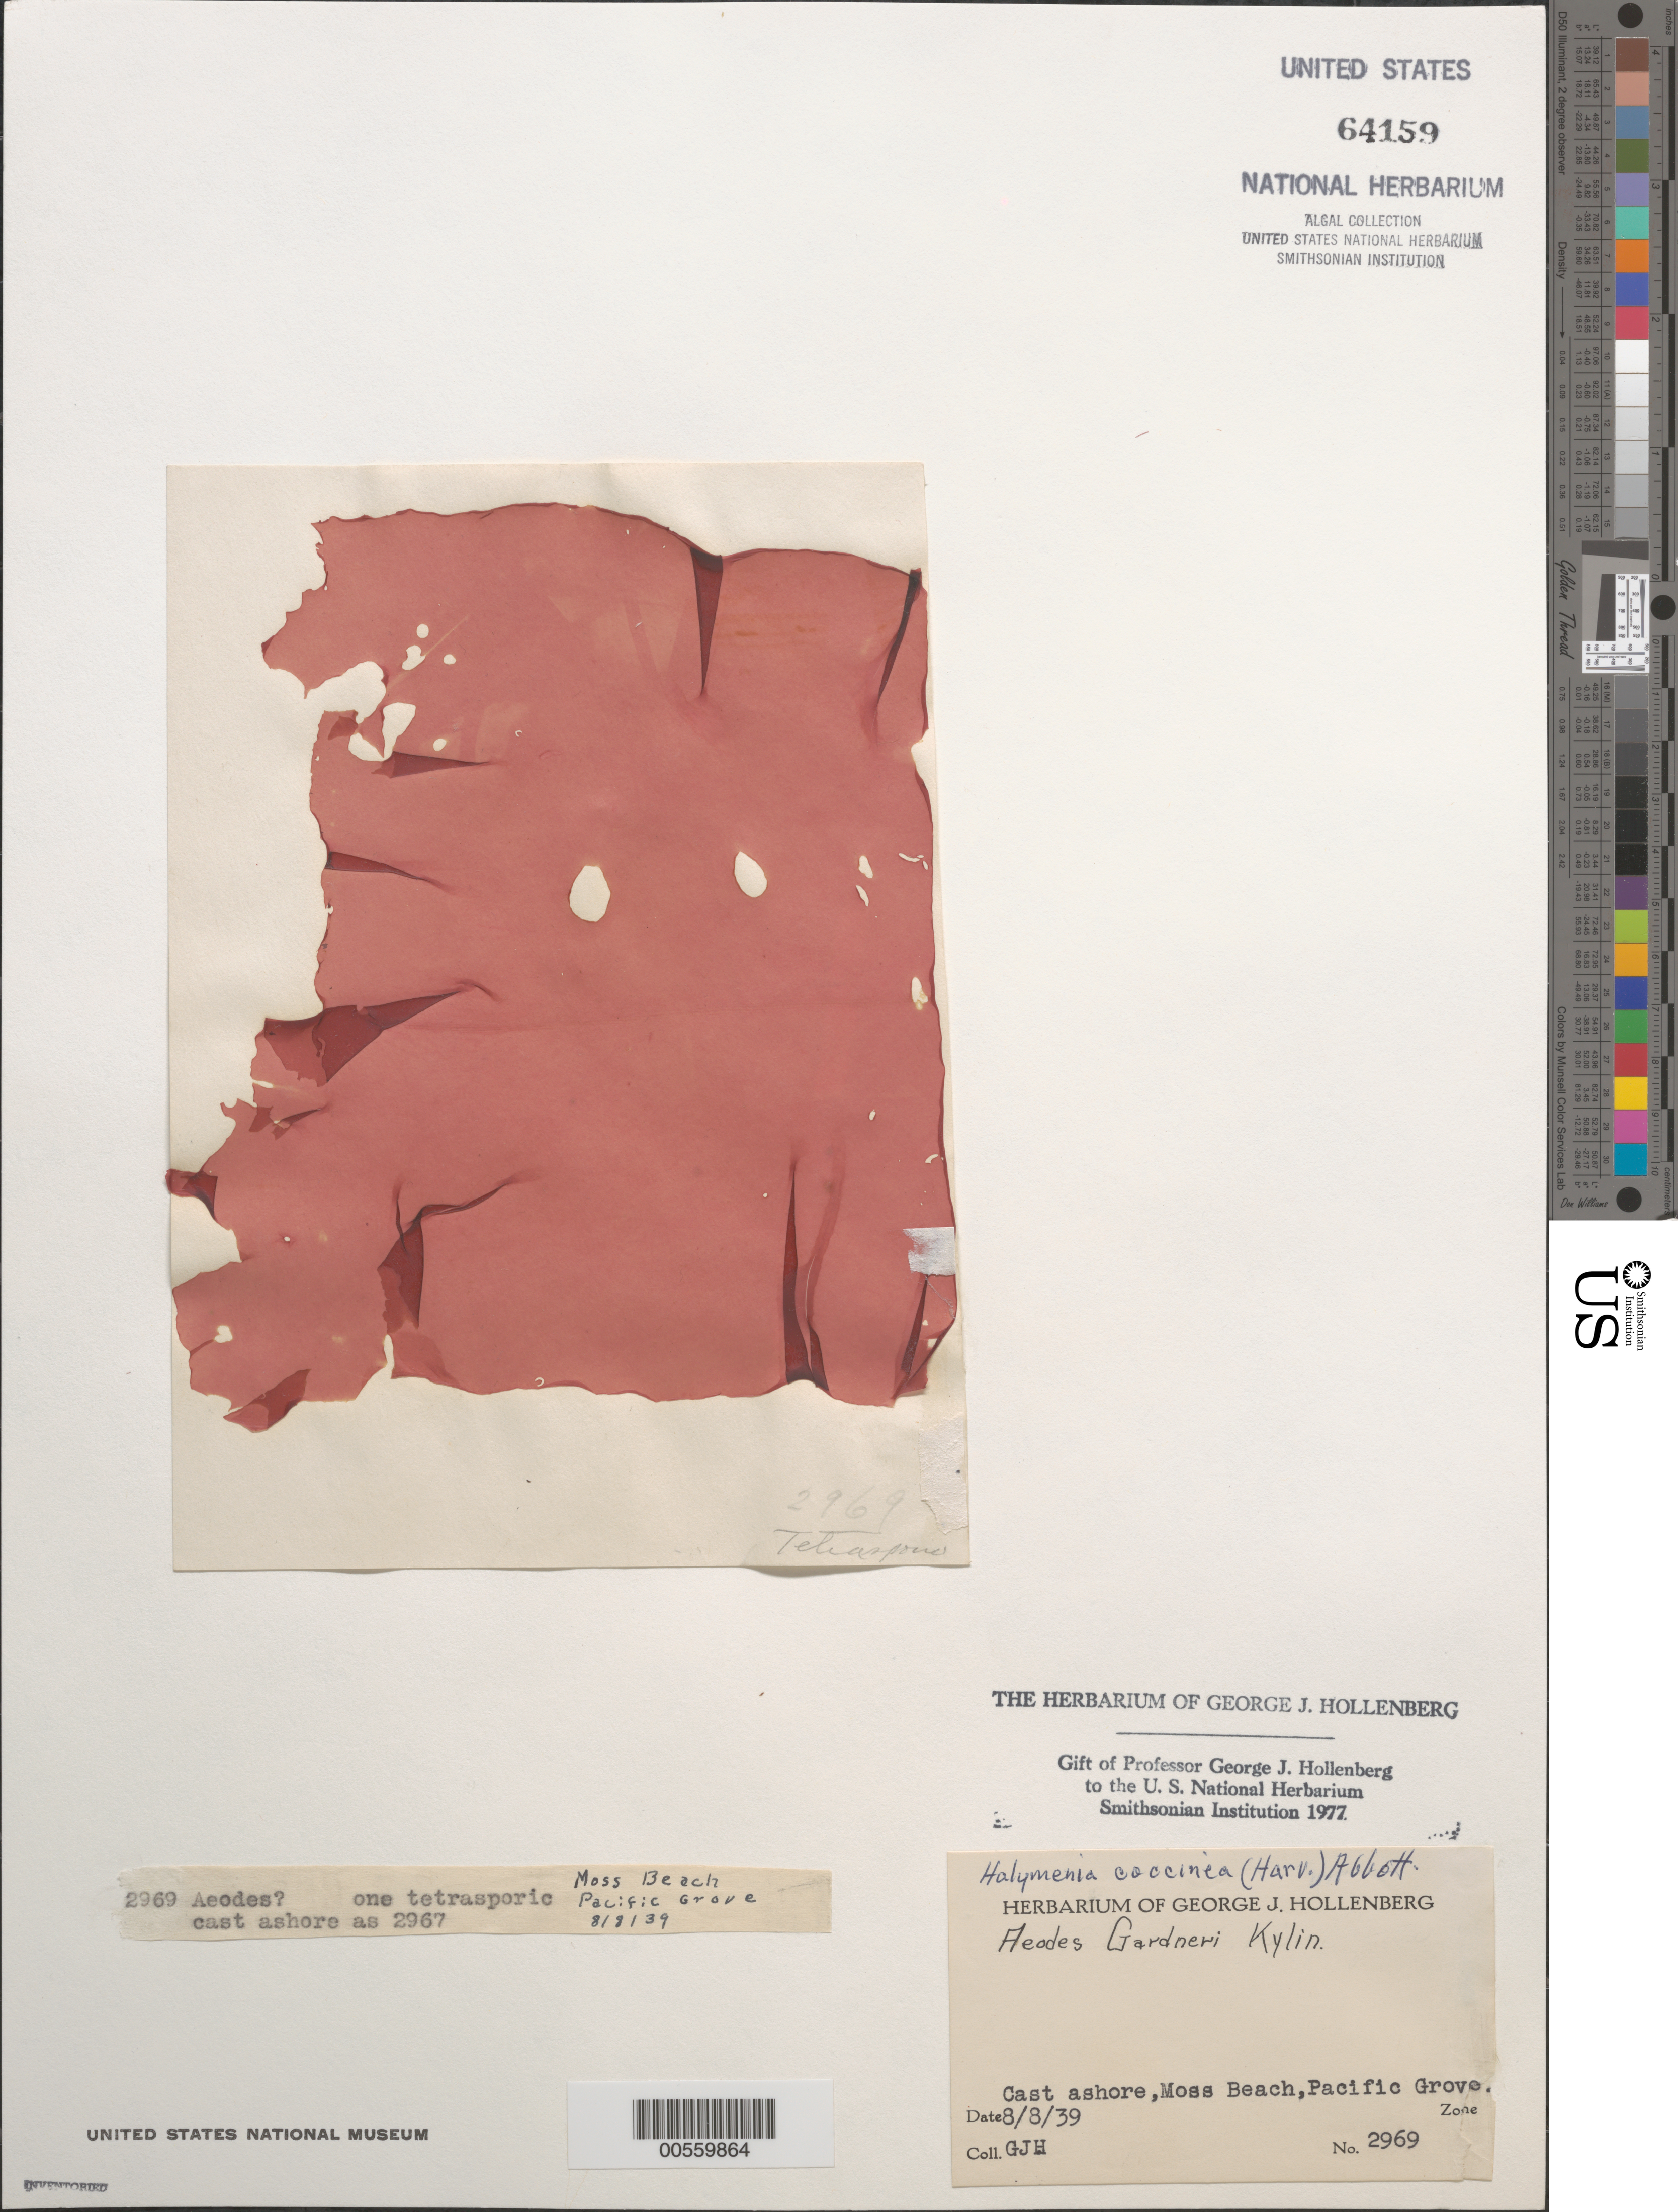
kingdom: Plantae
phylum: Rhodophyta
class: Florideophyceae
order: Gigartinales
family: Dumontiaceae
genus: Weeksia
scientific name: Weeksia coccinea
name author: (Harv.) S.C. Lindstrom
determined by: Algae name updating Project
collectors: G. Hollenberg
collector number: GJH 2969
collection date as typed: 08 Aug 1939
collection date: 1939-08-08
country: United States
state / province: California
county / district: Monterey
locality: Moss Beach, Pacific Grove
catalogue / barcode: US 64159